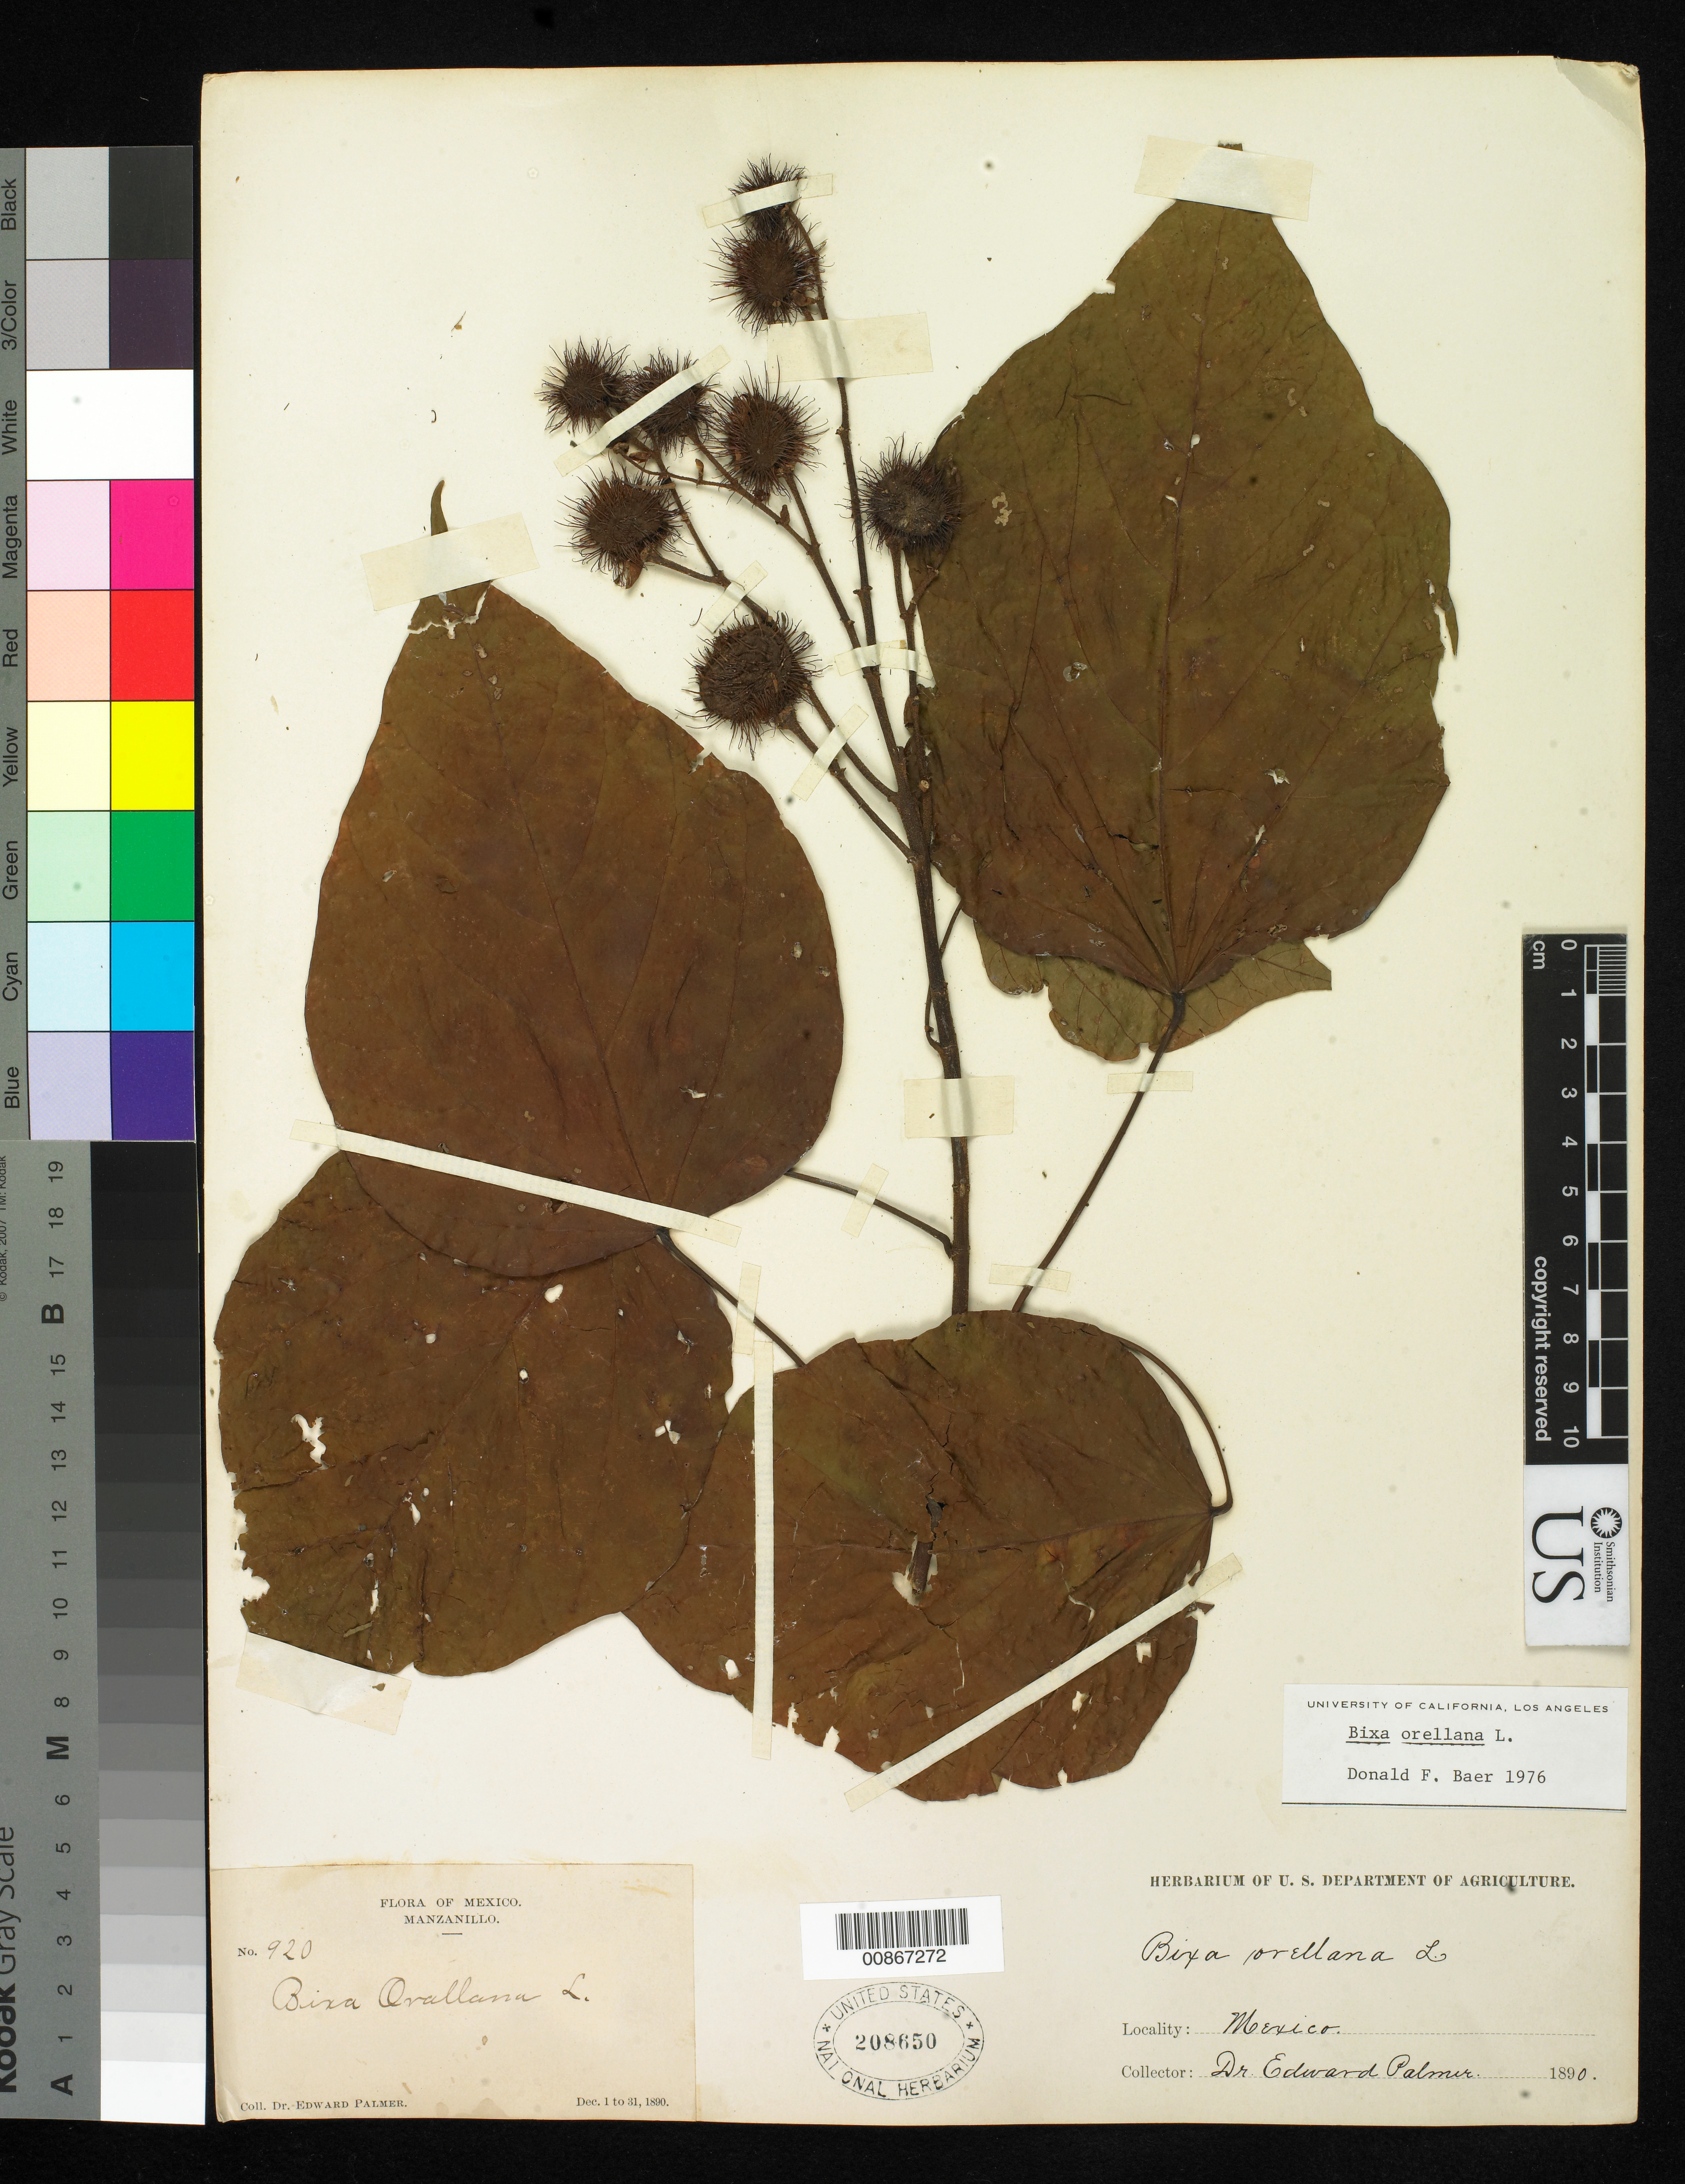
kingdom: Plantae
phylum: Tracheophyta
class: Magnoliopsida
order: Malvales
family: Bixaceae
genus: Bixa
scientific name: Bixa orellana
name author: L.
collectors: E. Palmer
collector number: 920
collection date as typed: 01 Dec 1890 to 31 Dec 1890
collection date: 1890-12-01/1890-12-31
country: Mexico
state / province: Colima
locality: Manzanillo, Colima.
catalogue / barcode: US 208650